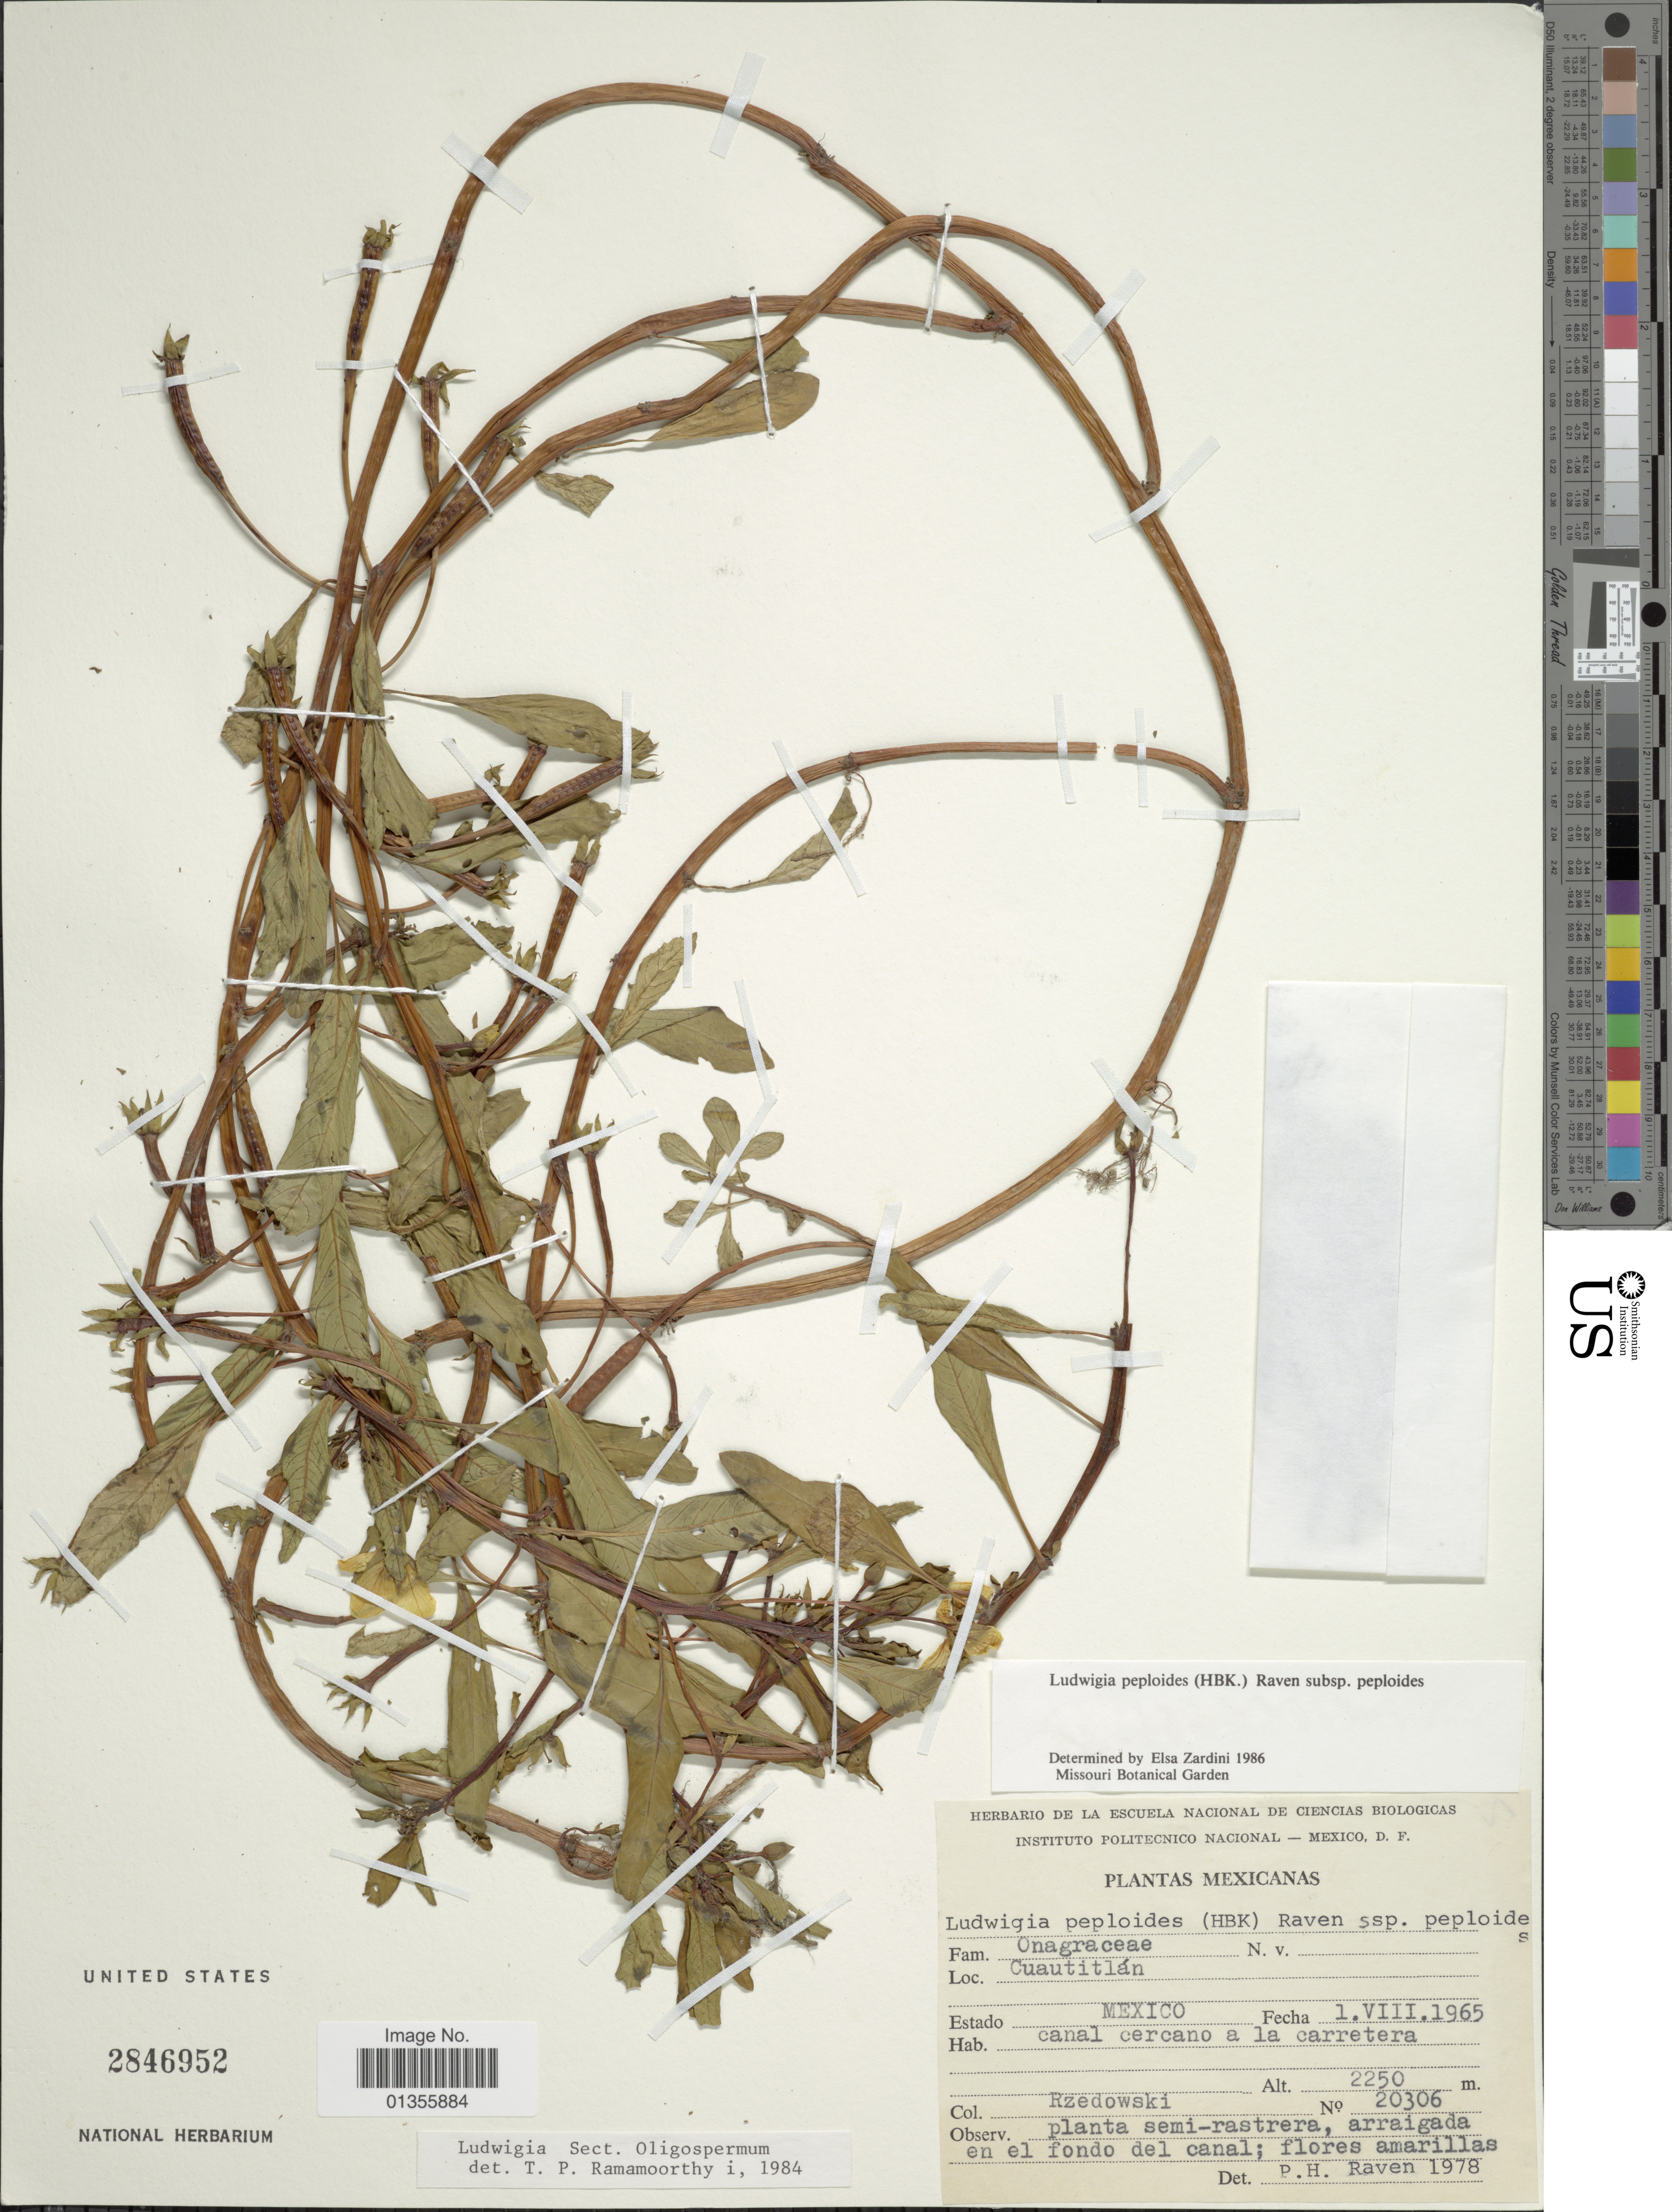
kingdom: Plantae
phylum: Tracheophyta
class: Magnoliopsida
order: Myrtales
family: Onagraceae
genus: Ludwigia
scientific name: Ludwigia peploides subsp. peploides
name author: (Kunth) P.H. Raven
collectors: Rzedowski, --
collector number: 20306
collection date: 1965-08-01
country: Mexico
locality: Cuautitlán.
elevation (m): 2250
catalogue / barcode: US 2846952